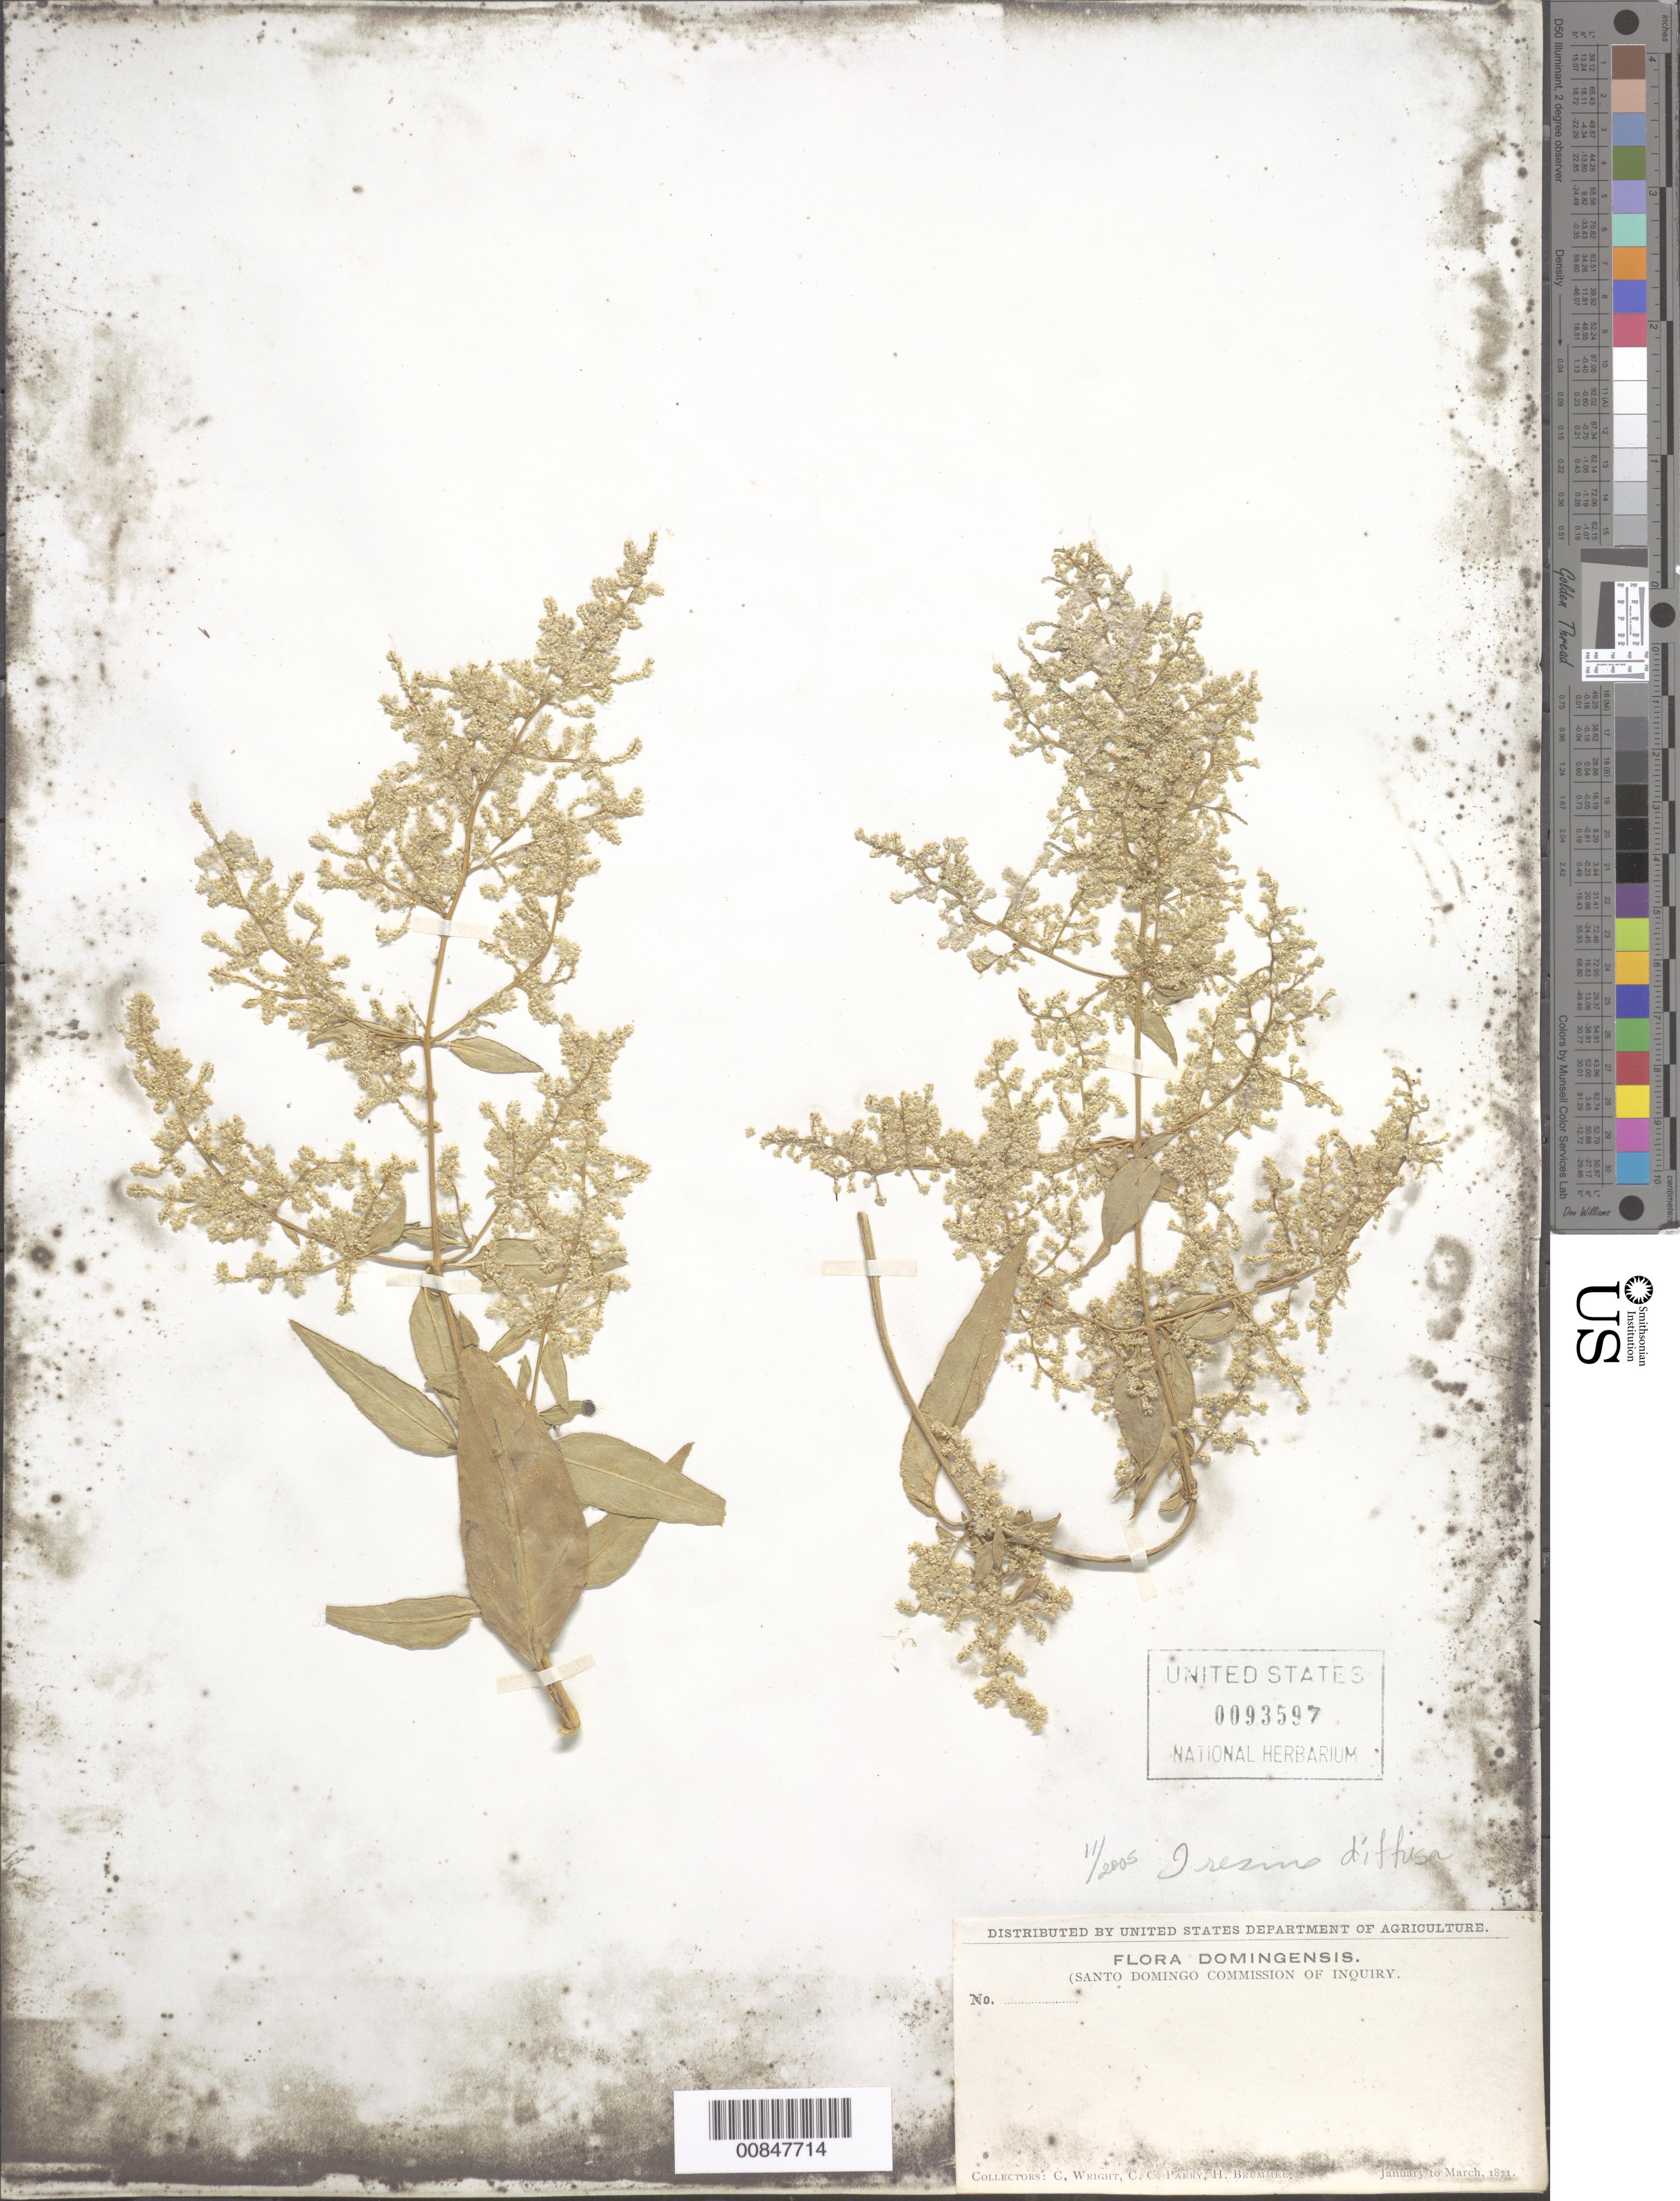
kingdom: Plantae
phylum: Tracheophyta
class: Magnoliopsida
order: Caryophyllales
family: Amaranthaceae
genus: Iresine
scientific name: Iresine diffusa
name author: Humb. & Bonpl. ex Willd.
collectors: C. Wright, C. C. Parry & H. Brummel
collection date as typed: Jan 1871 to -- Mar 1871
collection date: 1871-01/1871-03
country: Dominican Republic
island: Hispaniola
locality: Dominican Republic.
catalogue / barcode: US 93597